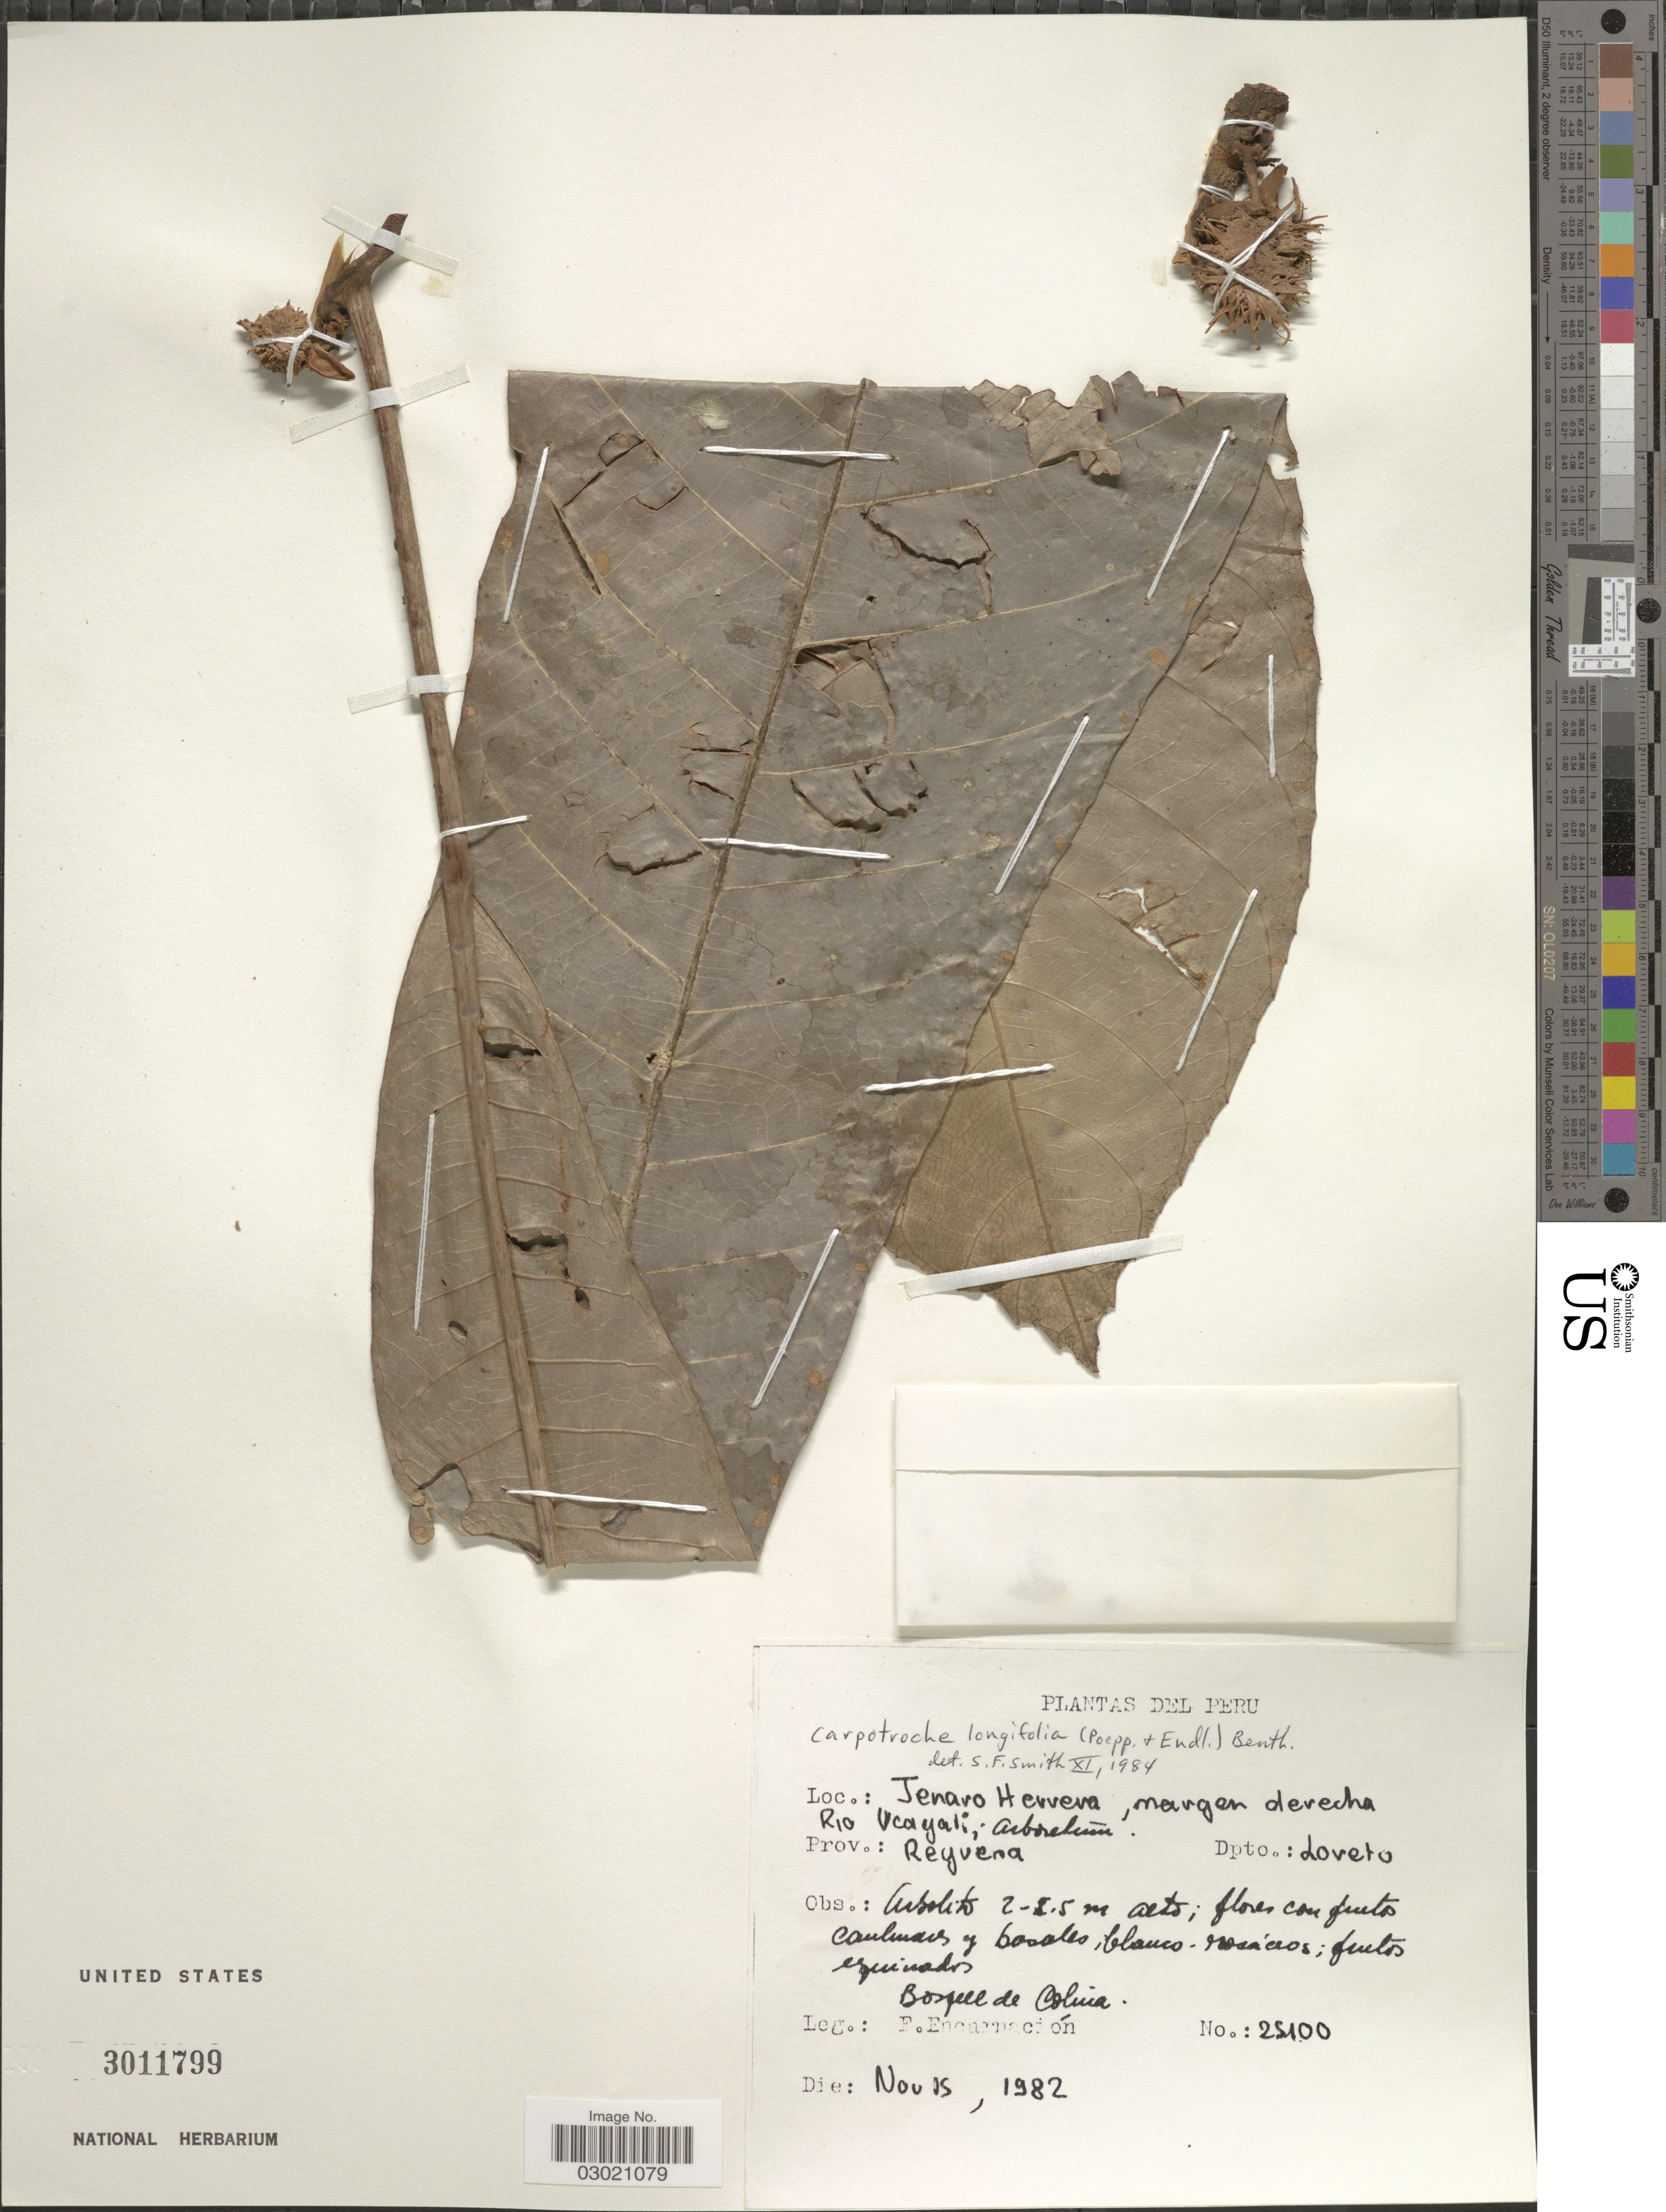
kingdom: Plantae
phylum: Tracheophyta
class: Magnoliopsida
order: Malpighiales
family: Achariaceae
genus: Carpotroche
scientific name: Carpotroche longifolia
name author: (Poepp.) Benth.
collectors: F. Encarnación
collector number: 25100*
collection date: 1982-11-15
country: Peru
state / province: Loreto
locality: Bosque de colina, Jenaro Herrera, margen derecha Río Ucayali; Arboretum, Prov. Requena, Dpto. Loreto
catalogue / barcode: US 3011799